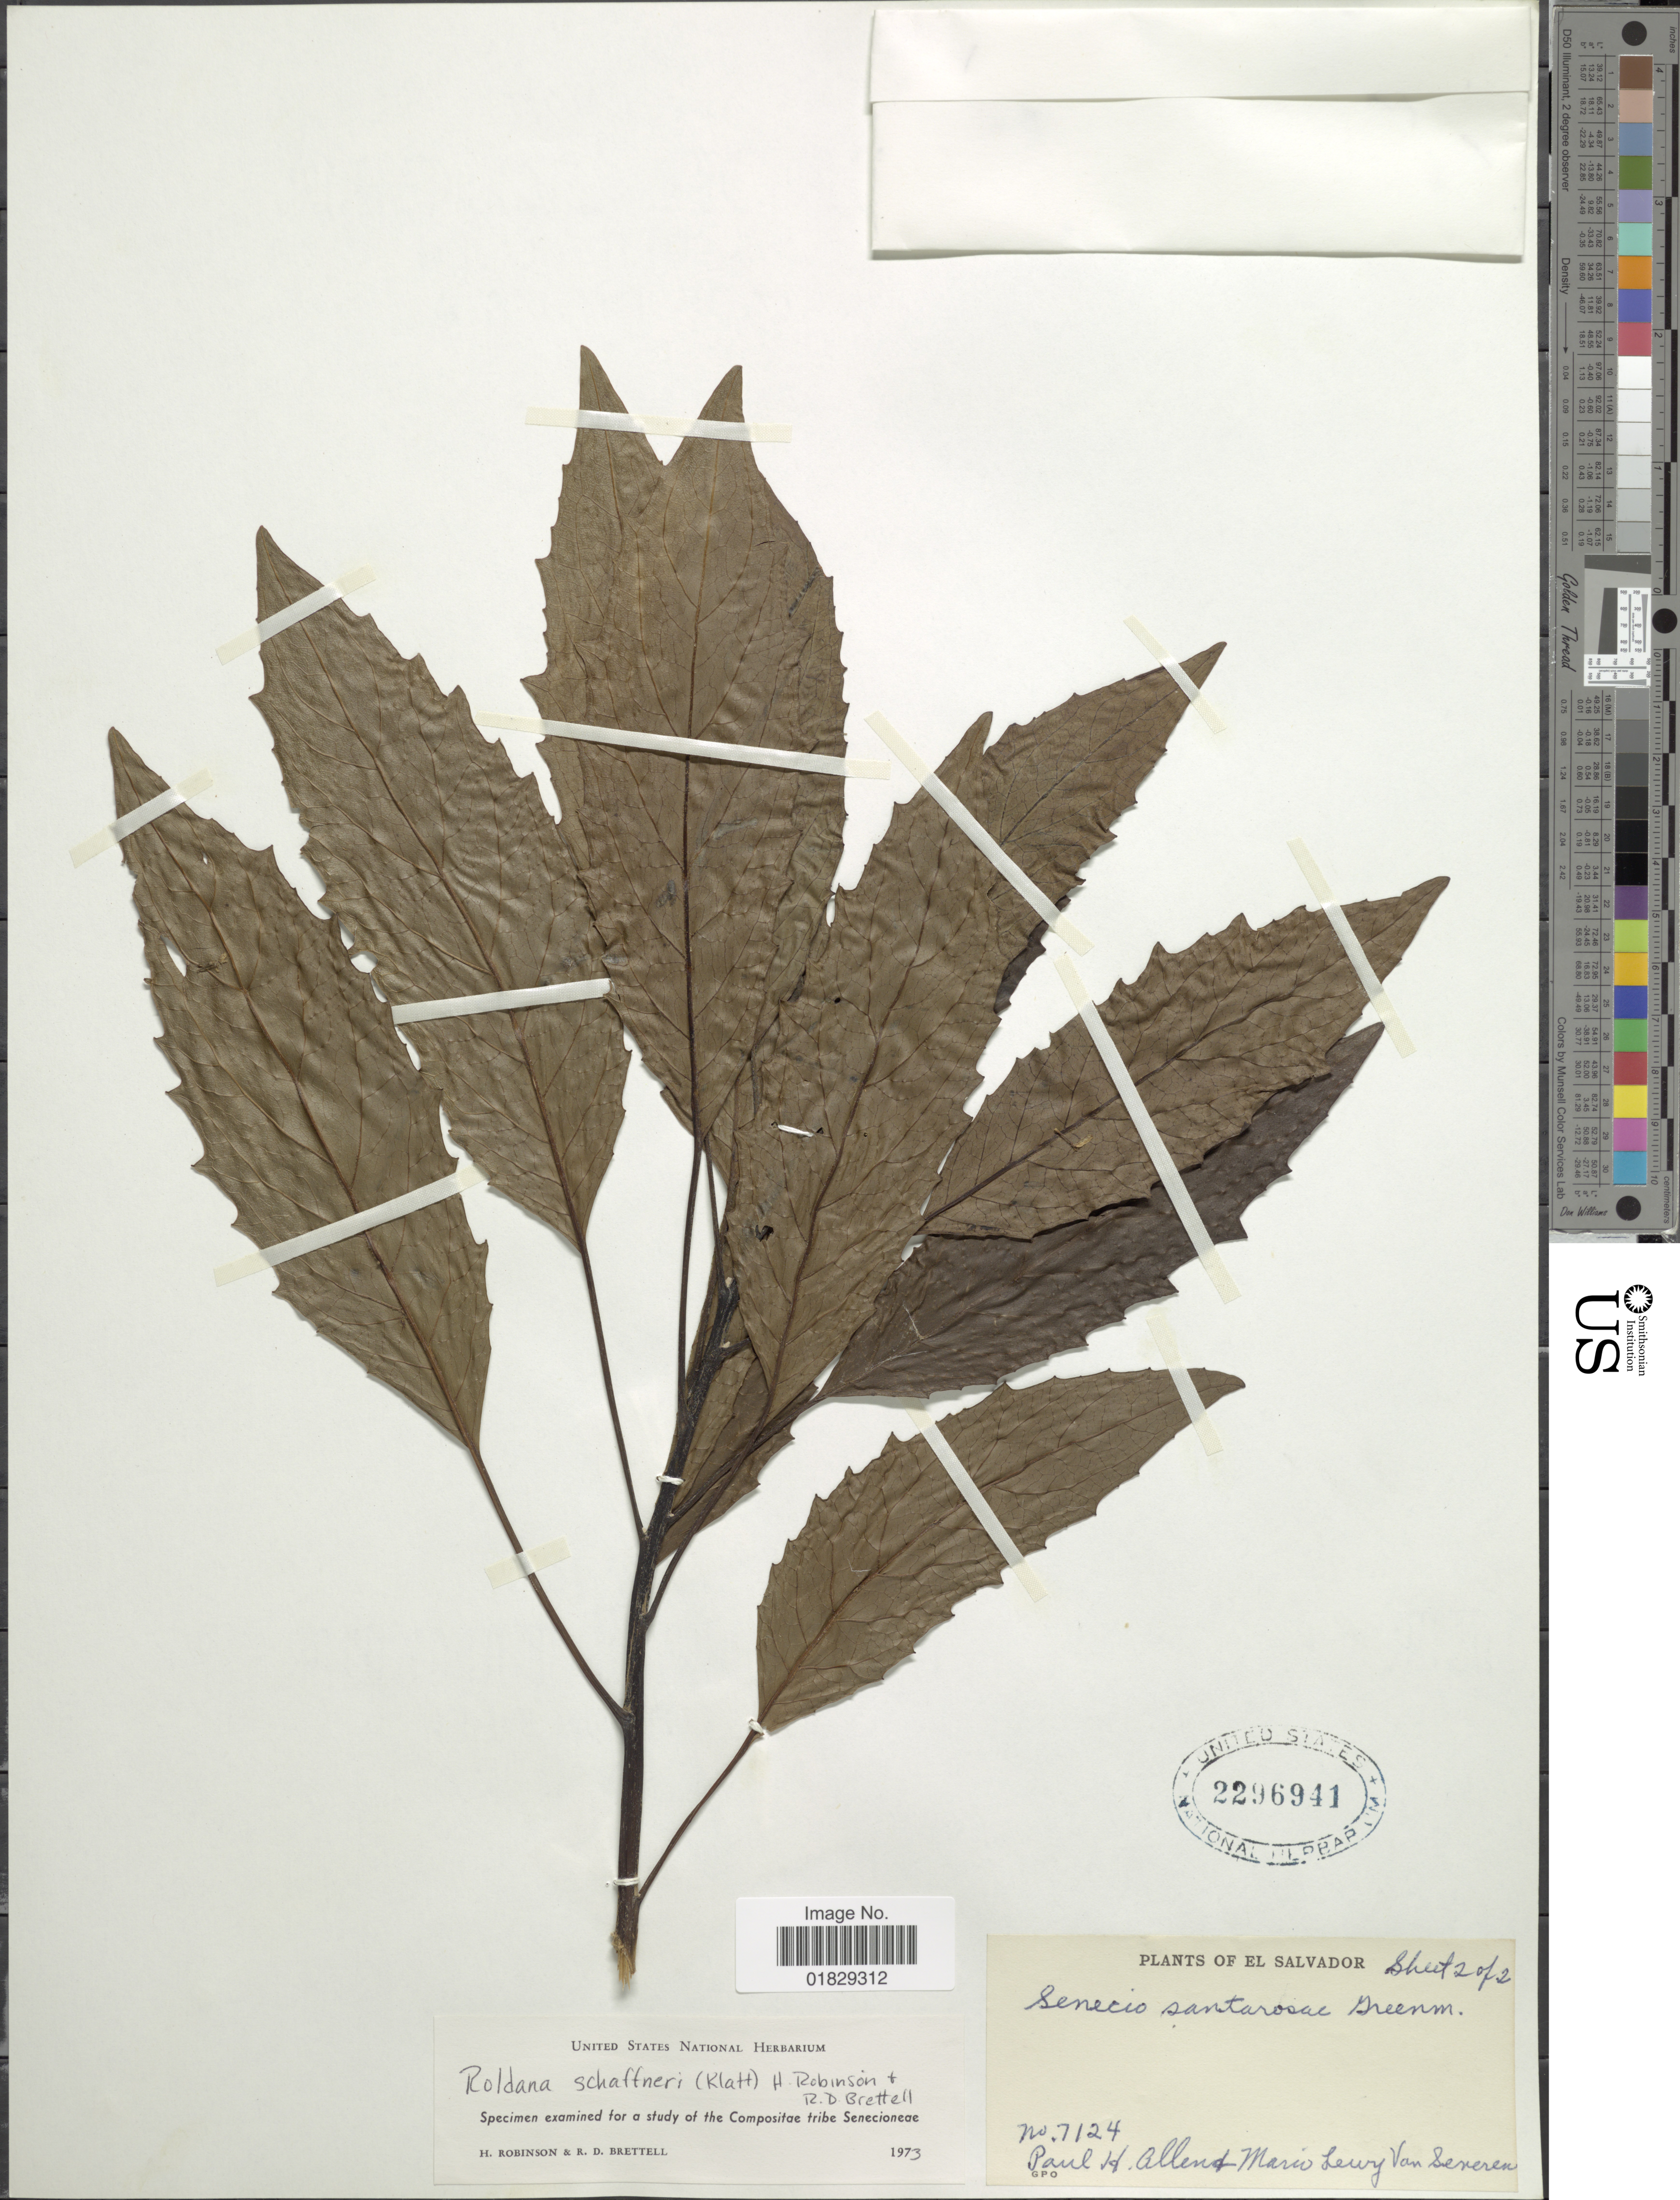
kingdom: Plantae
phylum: Tracheophyta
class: Magnoliopsida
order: Asterales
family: Asteraceae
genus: Roldana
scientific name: Roldana schaffneri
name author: (Sch. Bip. ex Klatt) H. Rob. & Brettell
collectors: P. H. Allen & M. Van Severen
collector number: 7124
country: El Salvador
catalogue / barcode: US 2296941